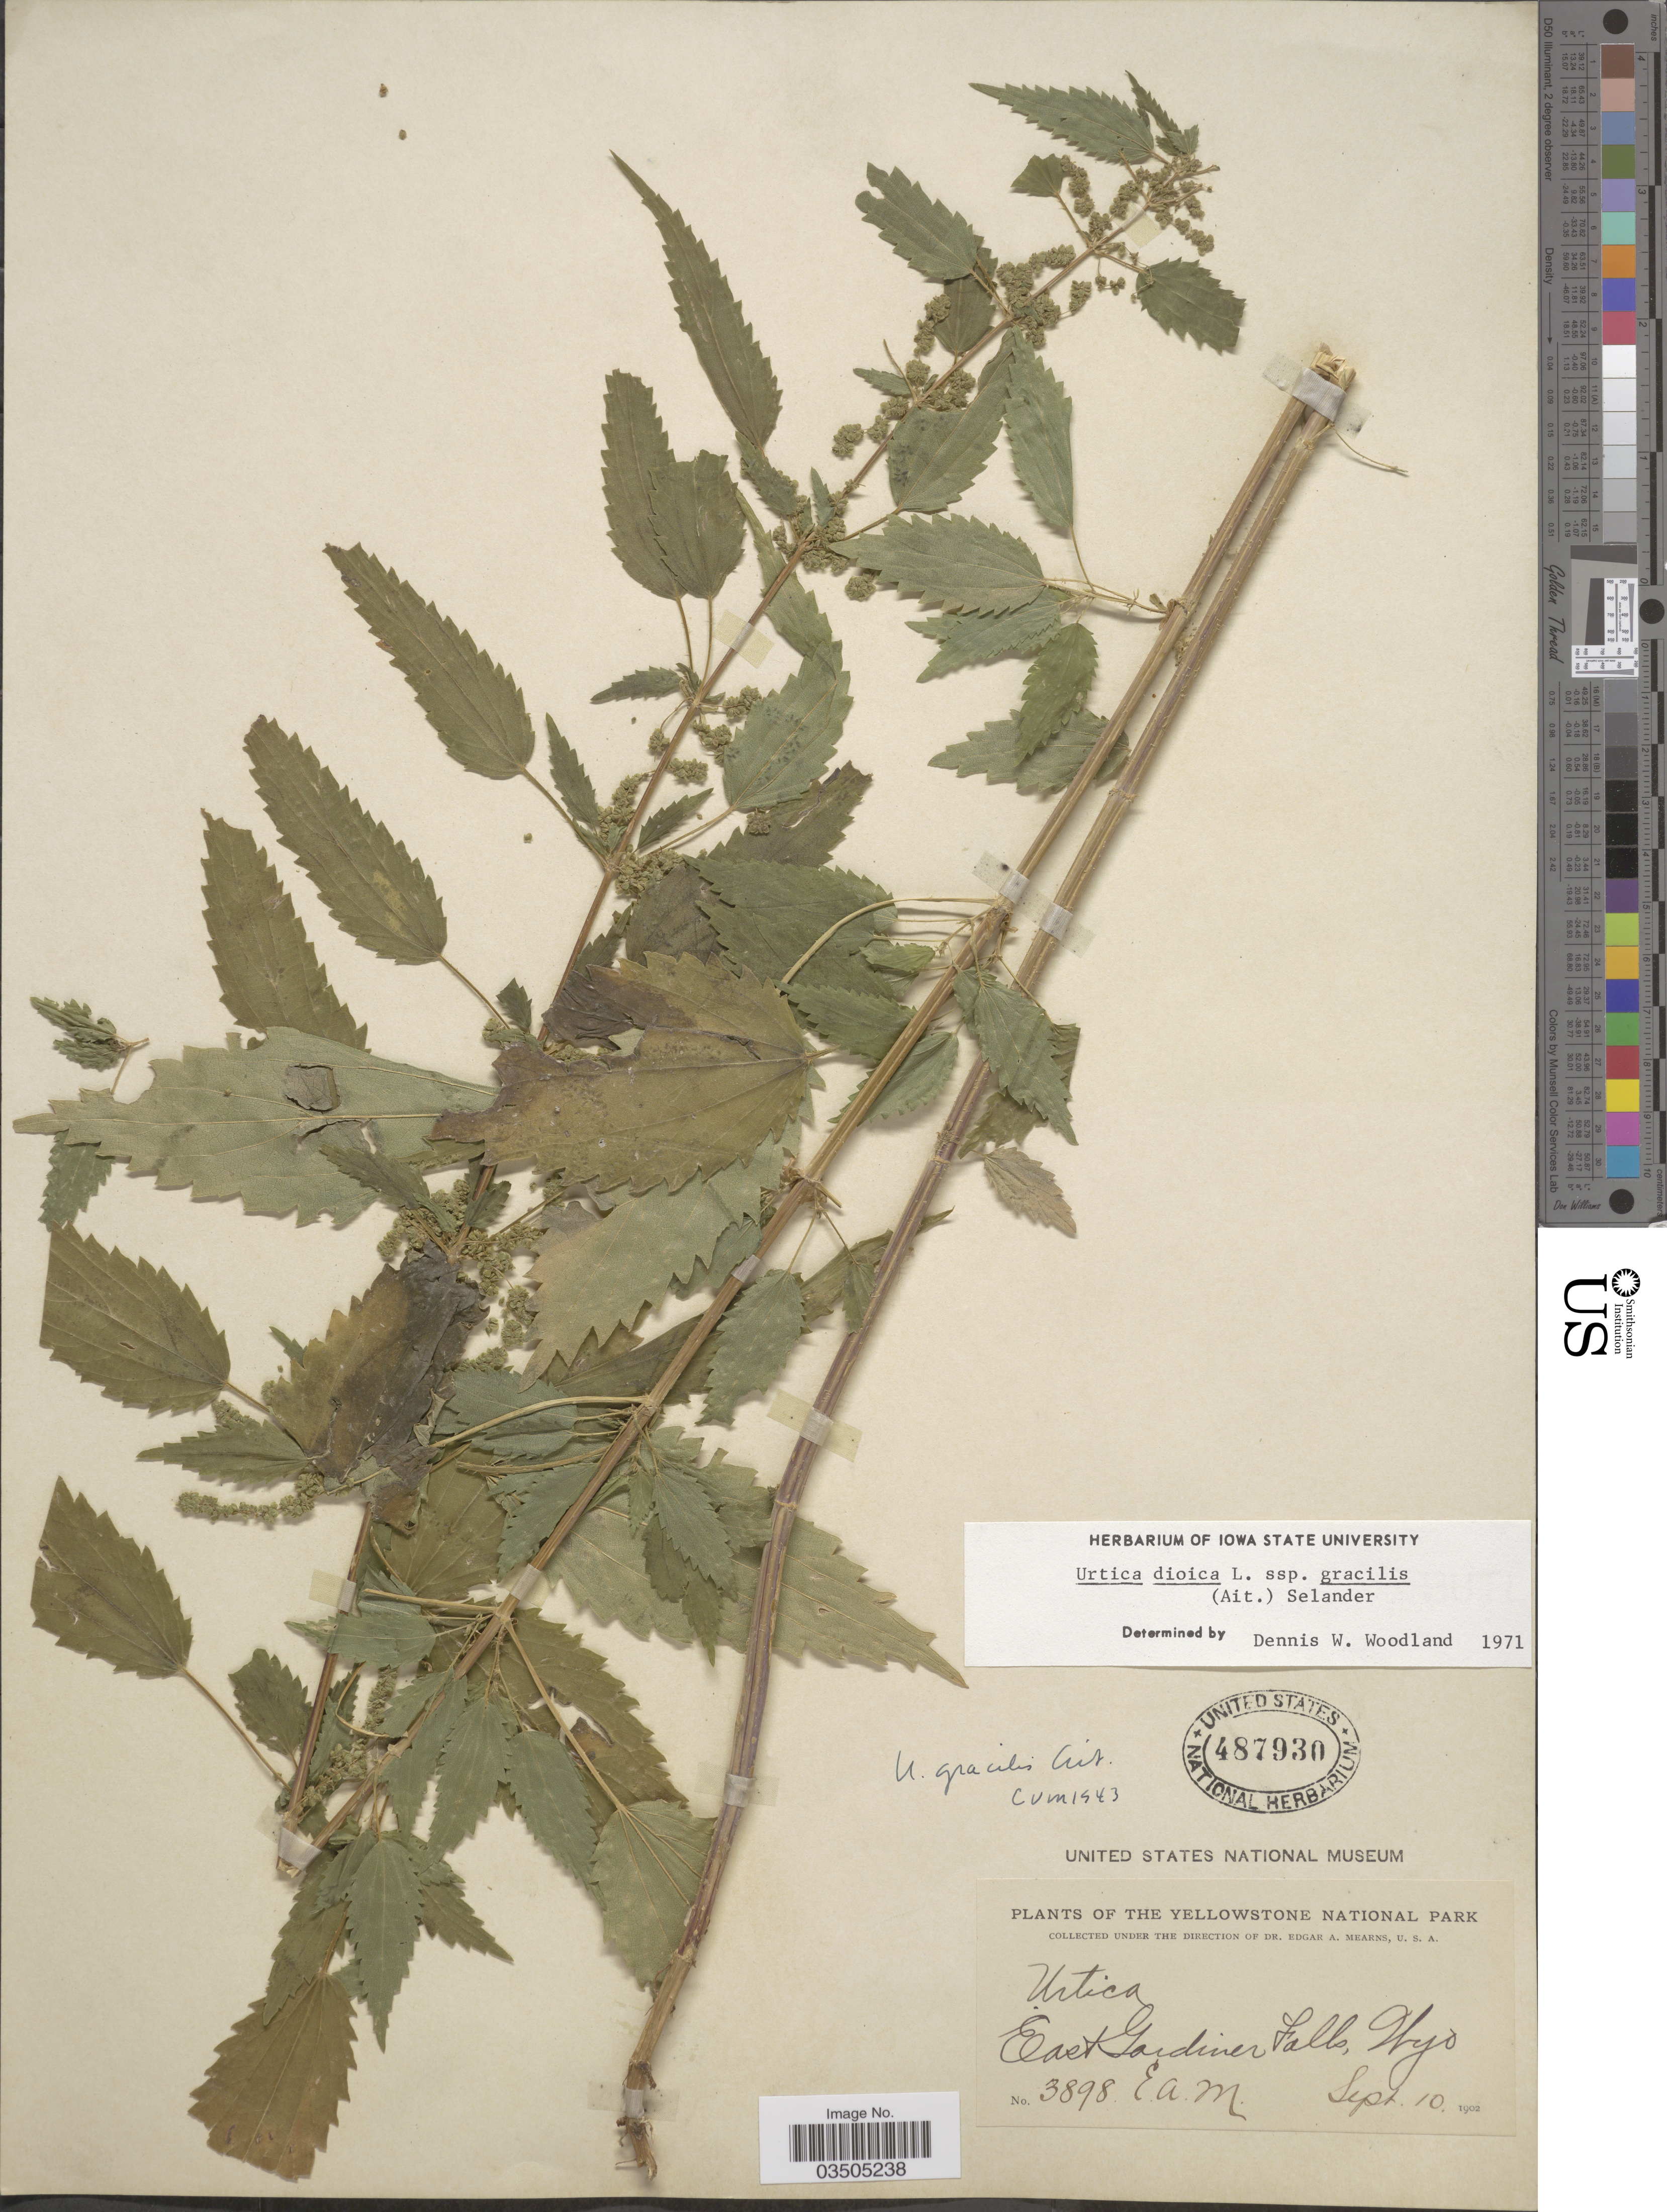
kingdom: Plantae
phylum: Tracheophyta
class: Magnoliopsida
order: Rosales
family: Urticaceae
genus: Urtica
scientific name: Urtica dioica subsp. gracilis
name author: L.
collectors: E. A. Mearns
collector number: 3898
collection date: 1902-09-10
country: United States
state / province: Wyoming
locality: The Yellowstone National Park. East Gardiner Falls.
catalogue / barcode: US 487930